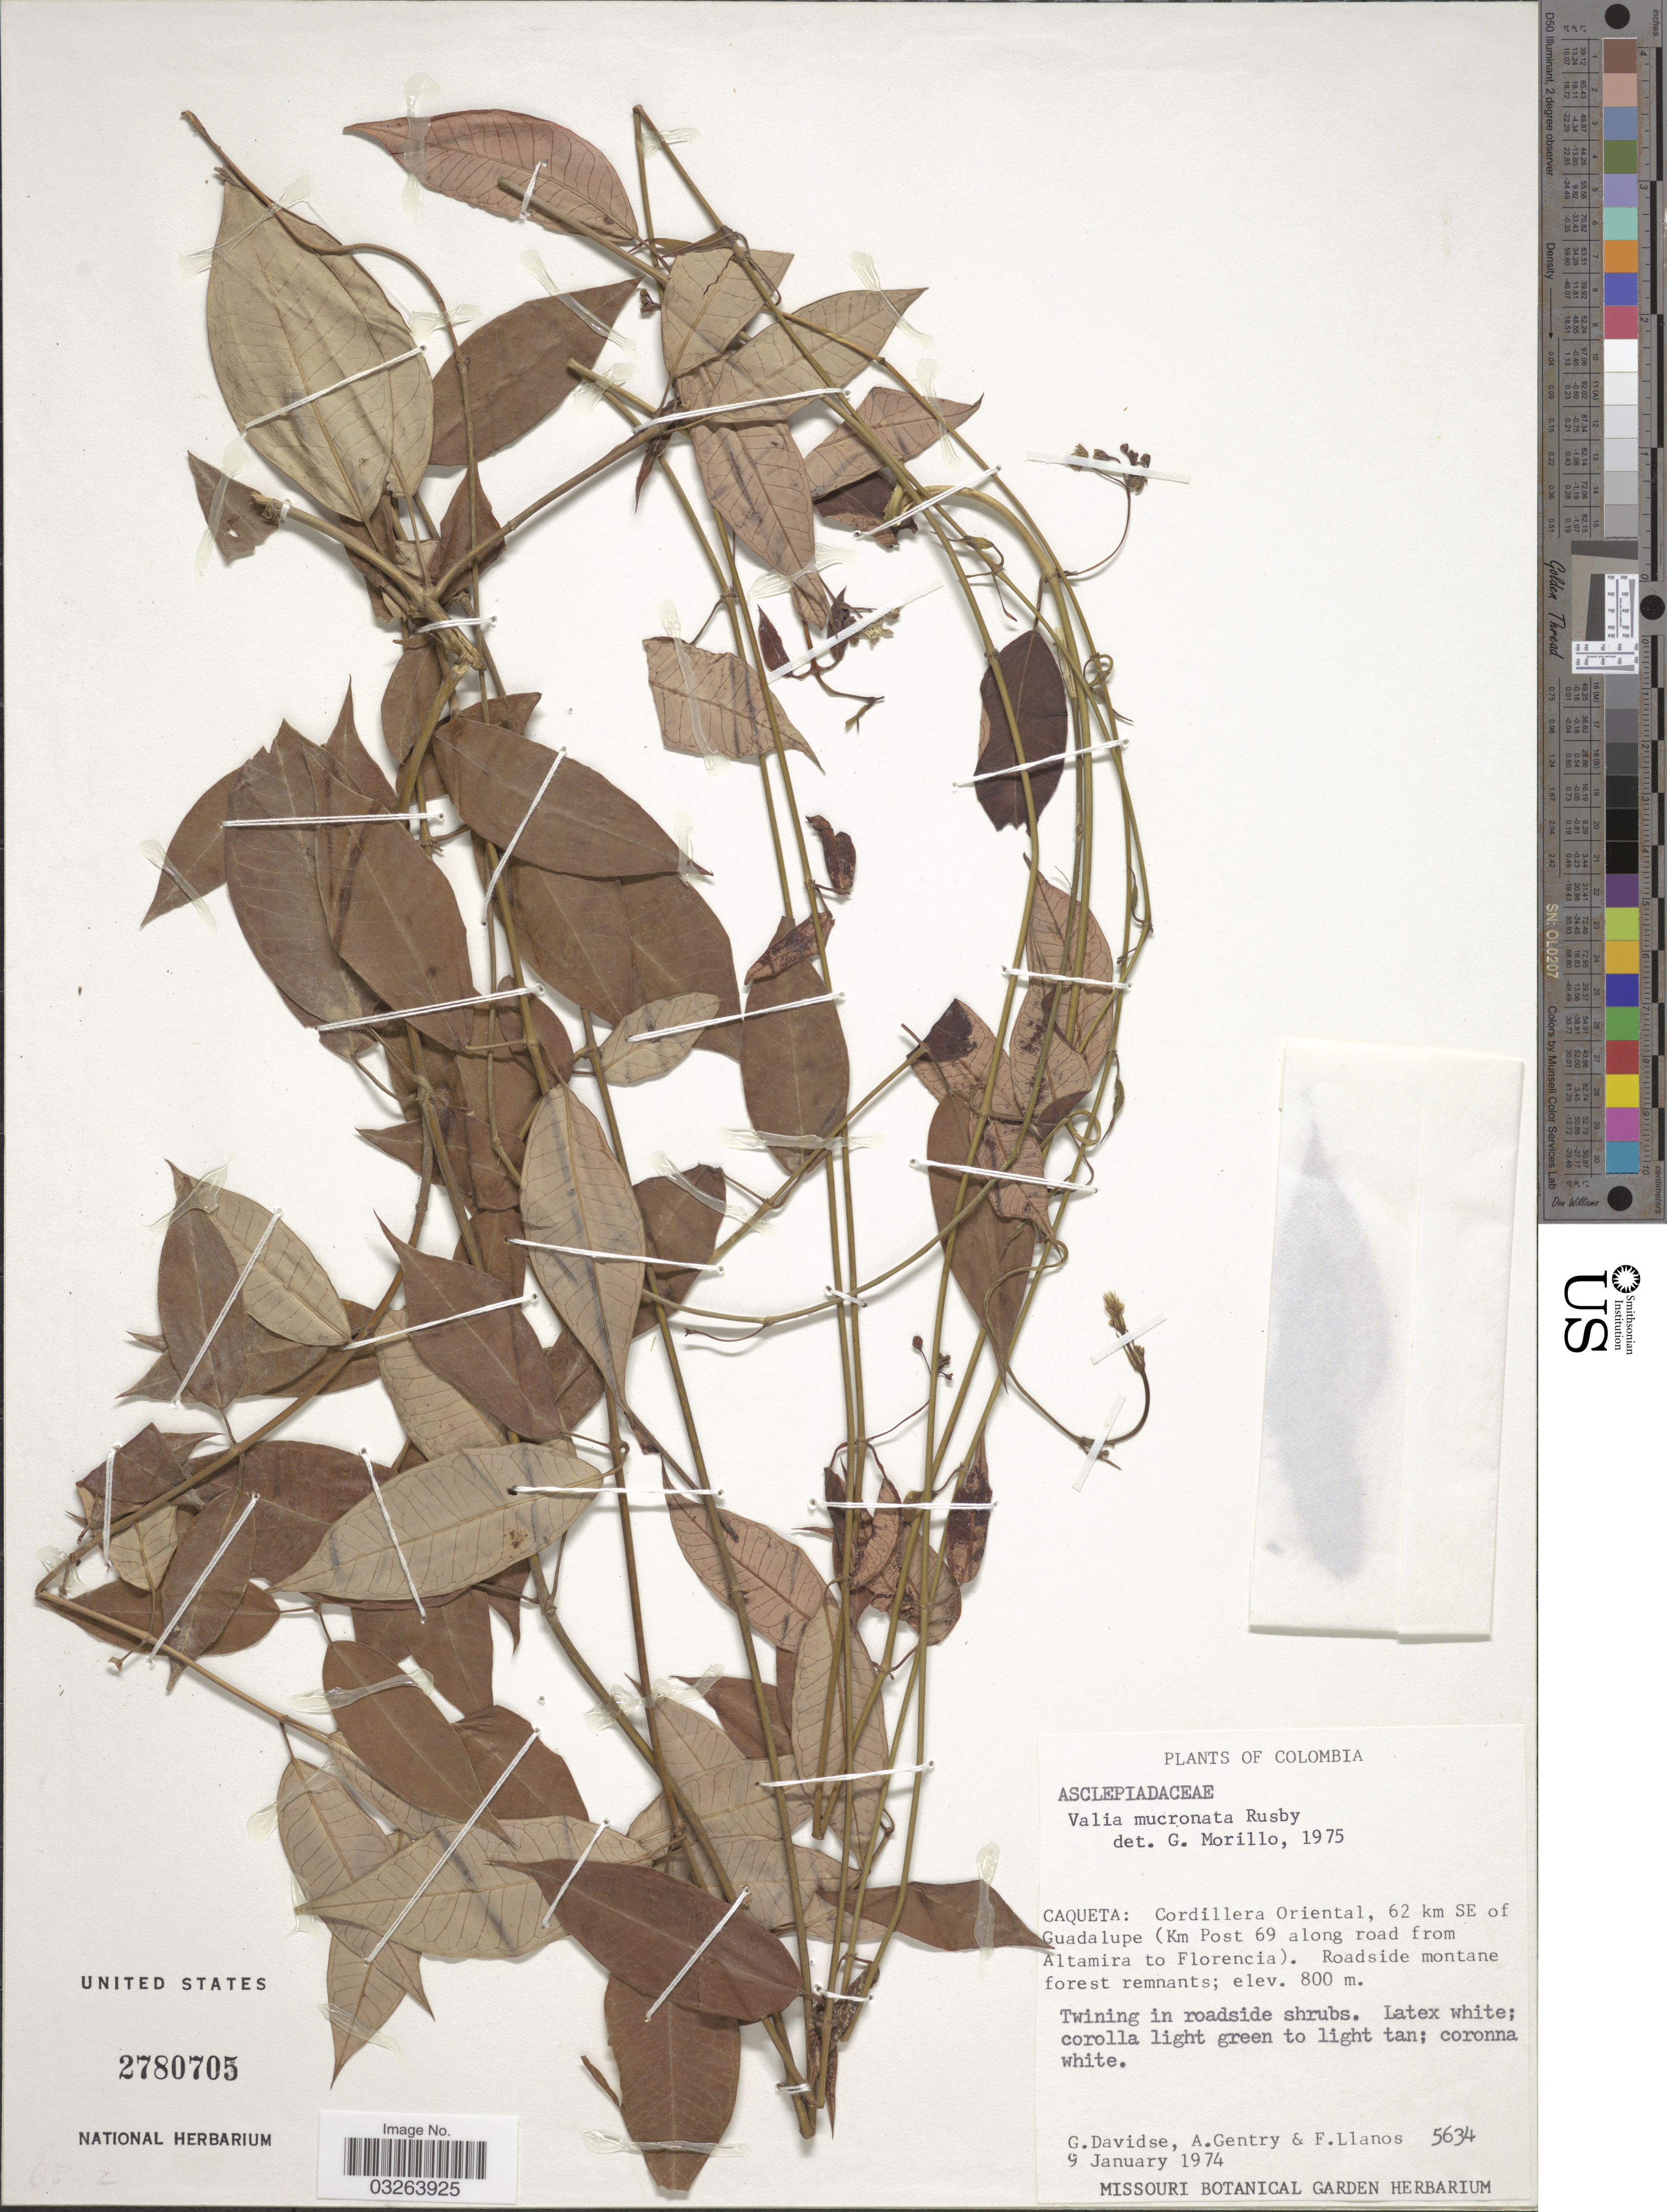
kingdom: Plantae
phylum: Tracheophyta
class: Magnoliopsida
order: Gentianales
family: Apocynaceae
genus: Vailia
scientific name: Vailia mucronata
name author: Rusby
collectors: G. Davidse, A. H. Gentry & F. Llanos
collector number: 5634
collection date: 1974-01-09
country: Colombia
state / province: Caquetá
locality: Cordillera Oriental, 62 km SE of Guadalupe (Km Post 69 along road from Altamira to Florencia).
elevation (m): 800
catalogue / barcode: US 2780705